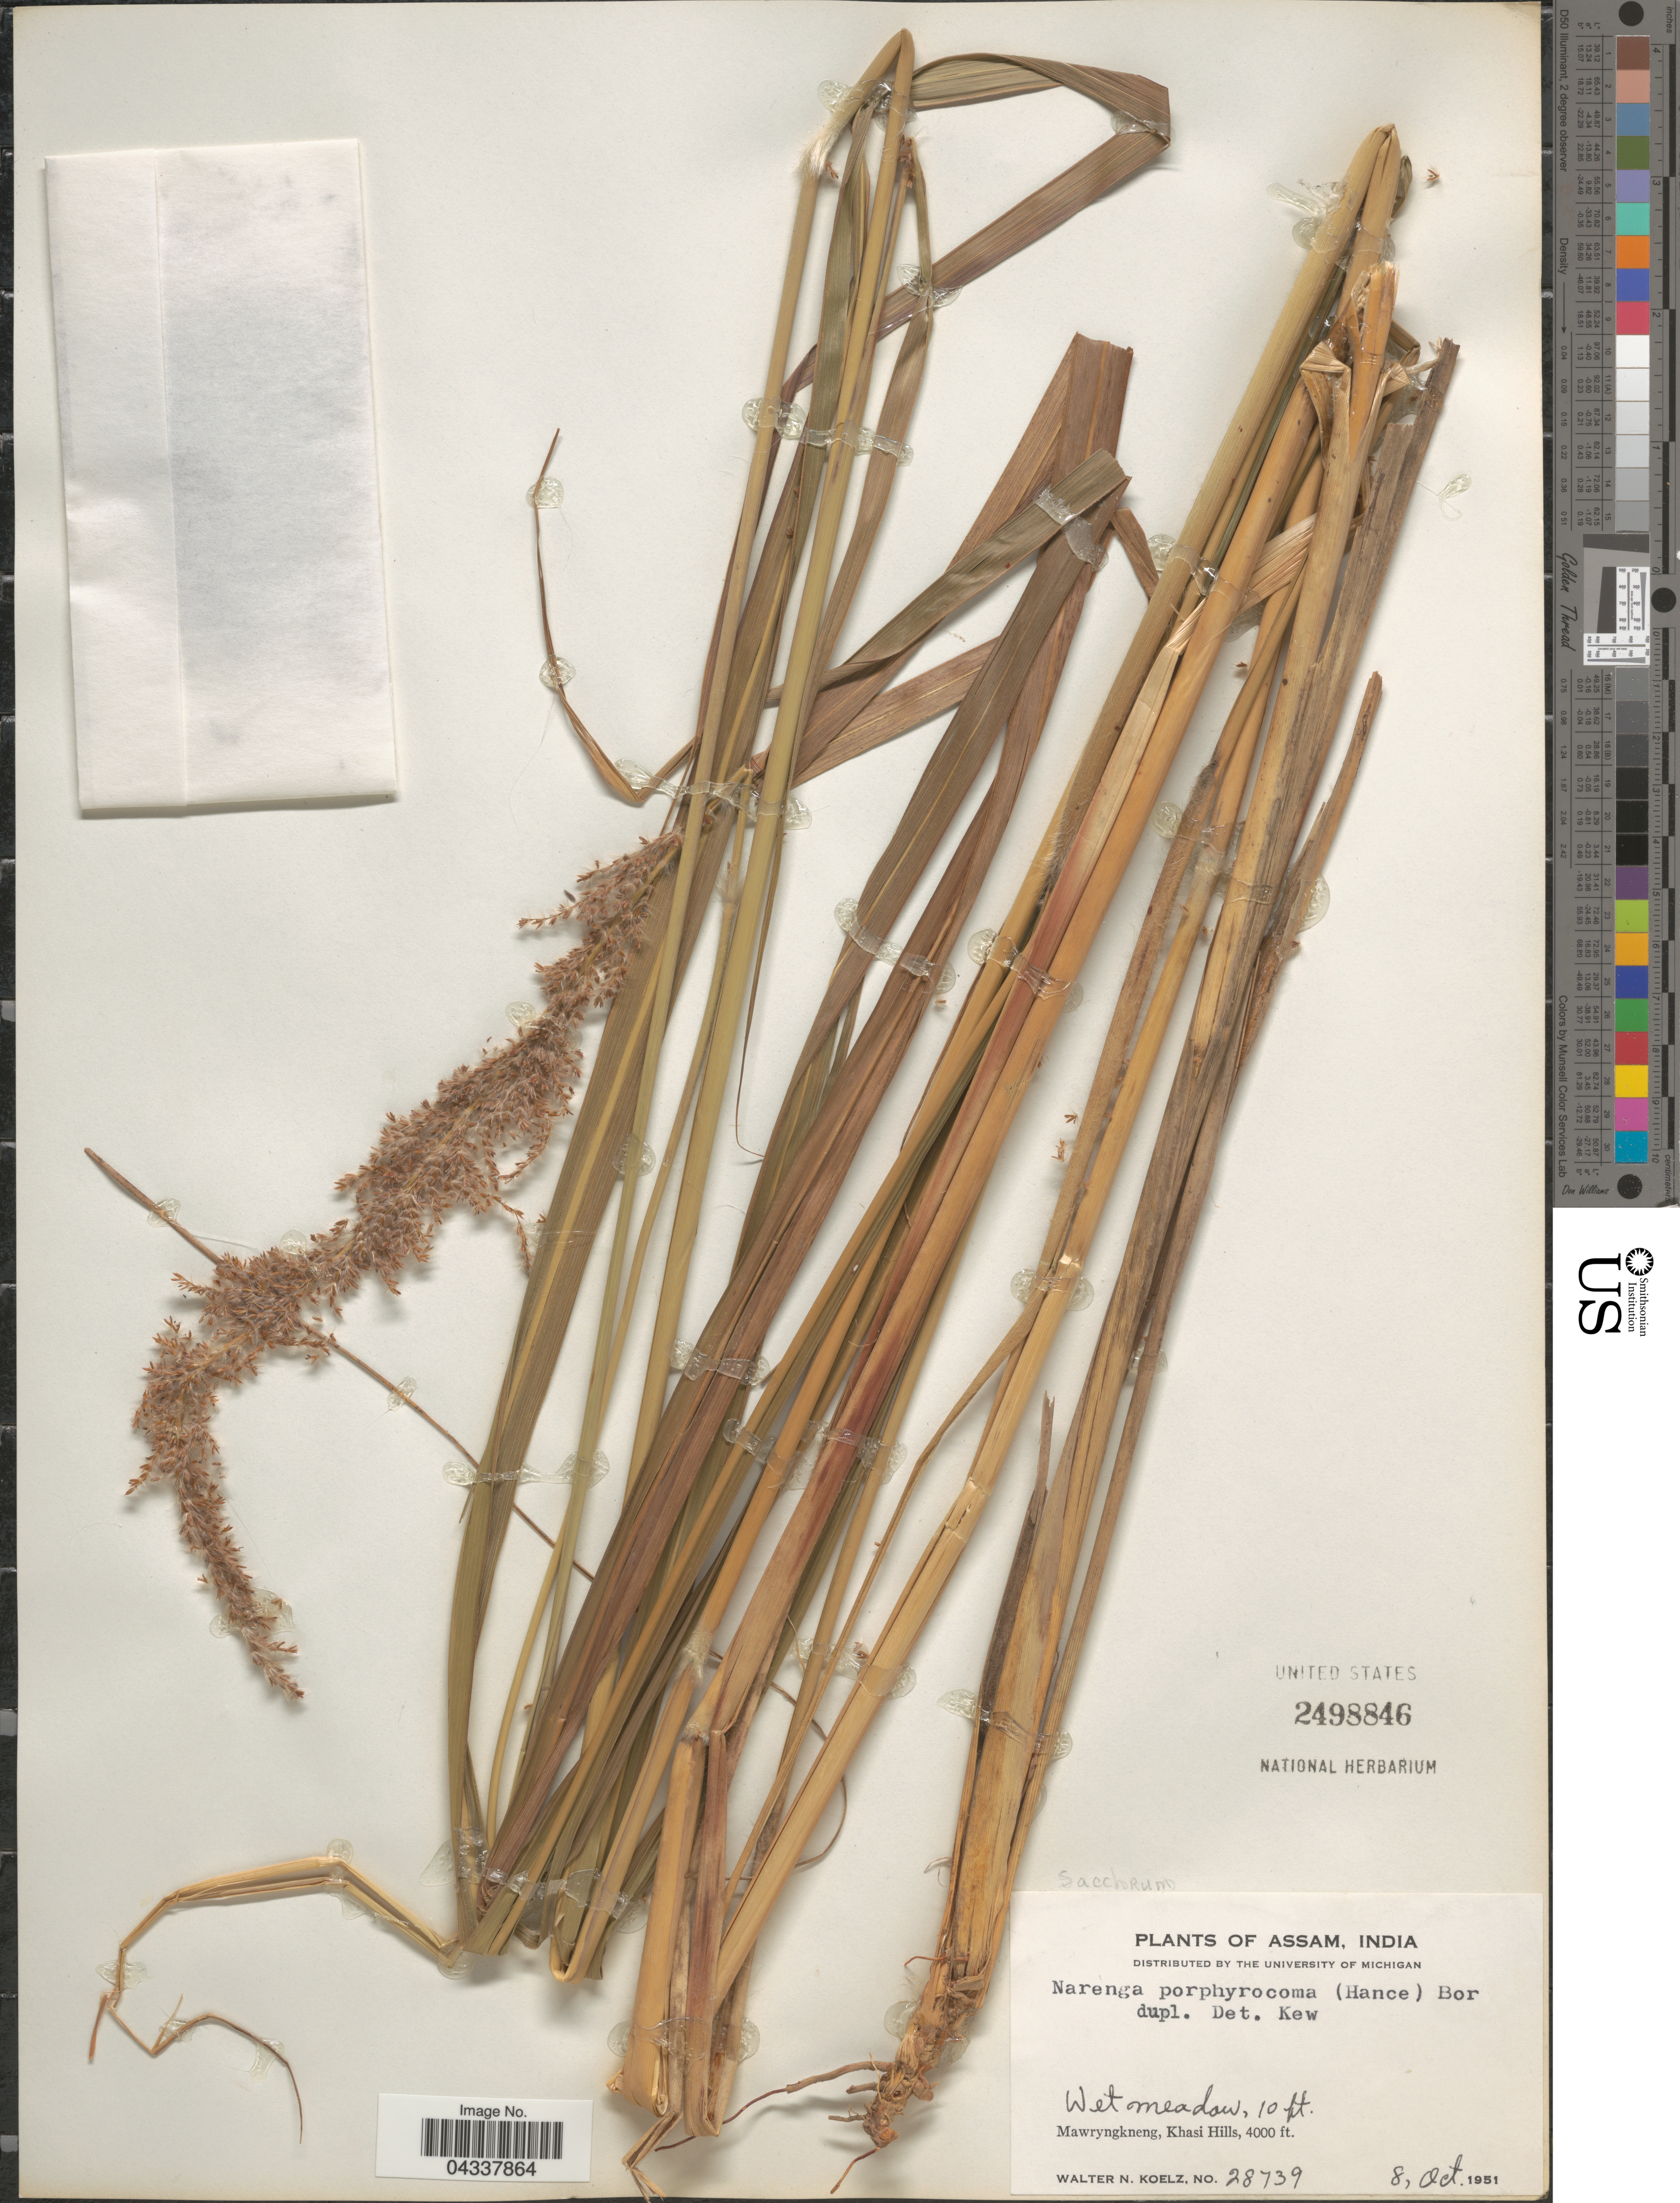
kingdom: Plantae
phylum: Tracheophyta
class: Liliopsida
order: Poales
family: Poaceae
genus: Narenga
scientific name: Narenga porphyrocoma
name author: (Hance) Bor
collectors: W. N. Koelz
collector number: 28739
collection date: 1951-10-08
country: India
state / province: Meghalaya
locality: Mawryngkneng, Khasi Hills.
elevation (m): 1219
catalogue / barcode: US 2498846